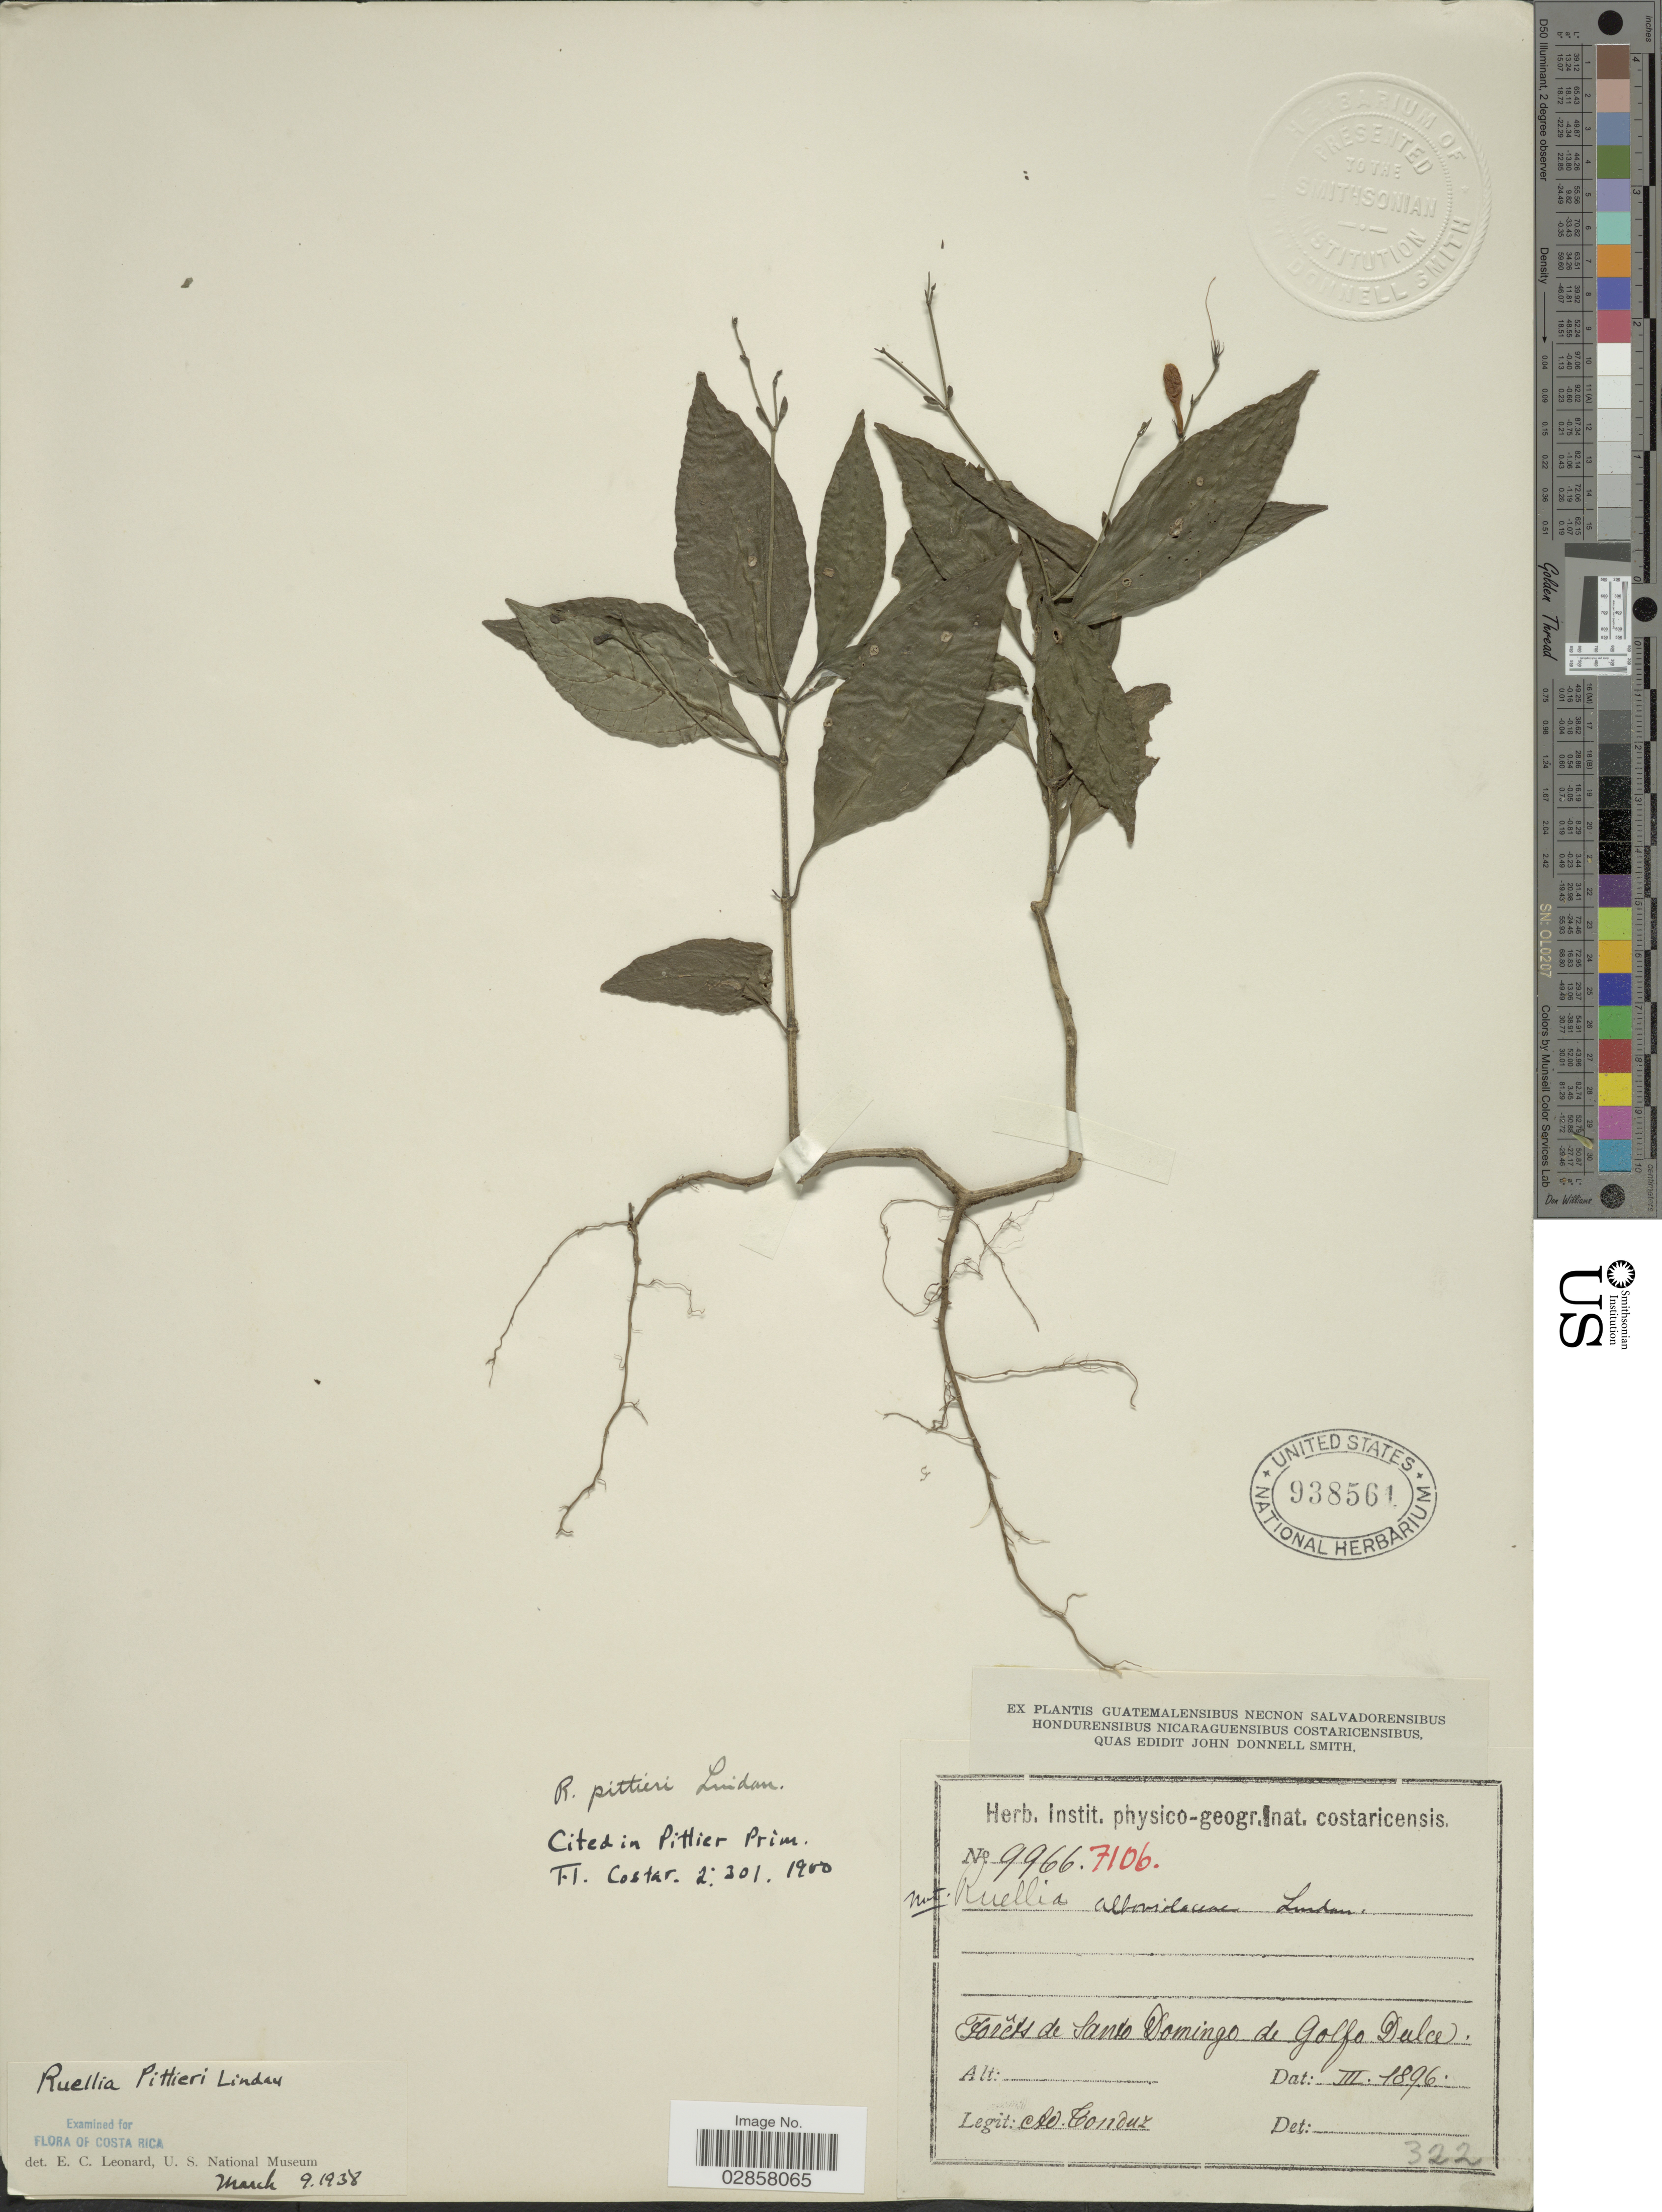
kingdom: Plantae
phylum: Tracheophyta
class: Magnoliopsida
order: Lamiales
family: Acanthaceae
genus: Ruellia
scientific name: Ruellia pittieri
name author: Lindau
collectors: A. Tonduz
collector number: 9966/7106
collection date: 1896-03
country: Costa Rica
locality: Forêts de Santo Domingo de Golfo Dulce.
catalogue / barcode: US 93851